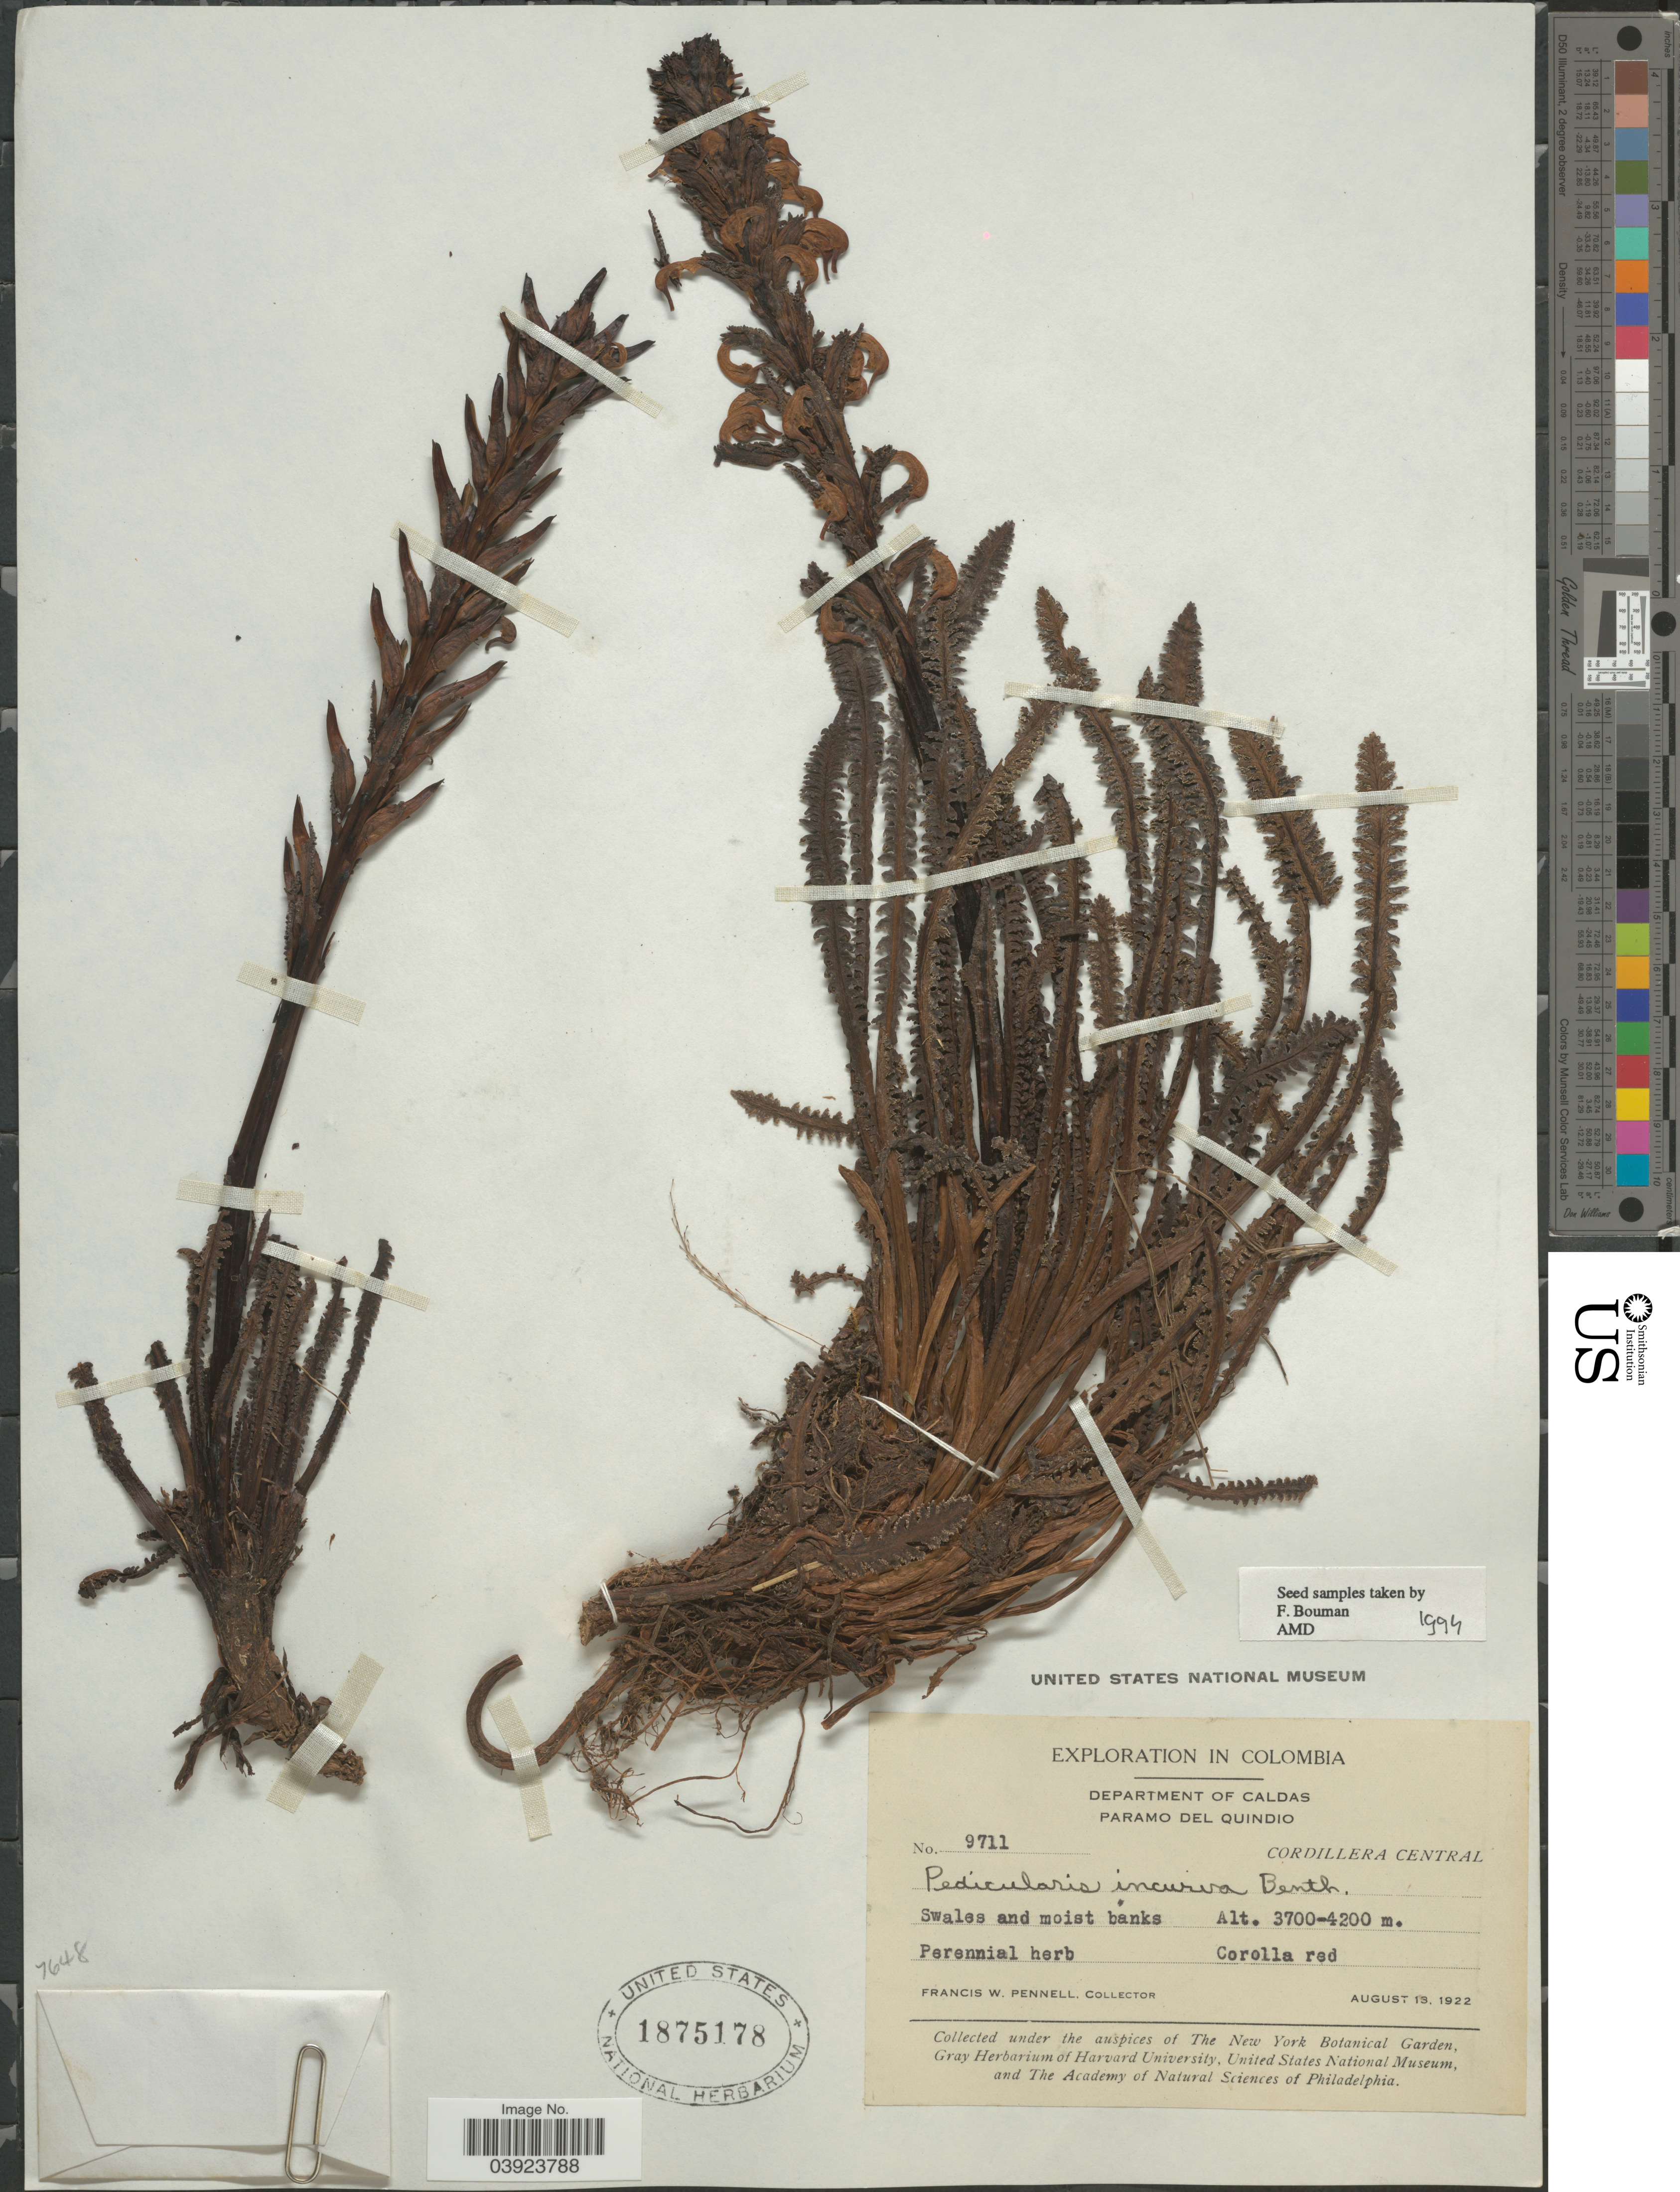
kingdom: Plantae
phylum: Tracheophyta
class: Magnoliopsida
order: Lamiales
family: Orobanchaceae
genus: Pedicularis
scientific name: Pedicularis incurva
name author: Benth.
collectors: F. W. Pennell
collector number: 9711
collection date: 1922-08-13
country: Colombia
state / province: Caldas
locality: Department of Caldas. Paramo del Quindio. Cordillera Central.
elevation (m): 3700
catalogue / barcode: US 1875178